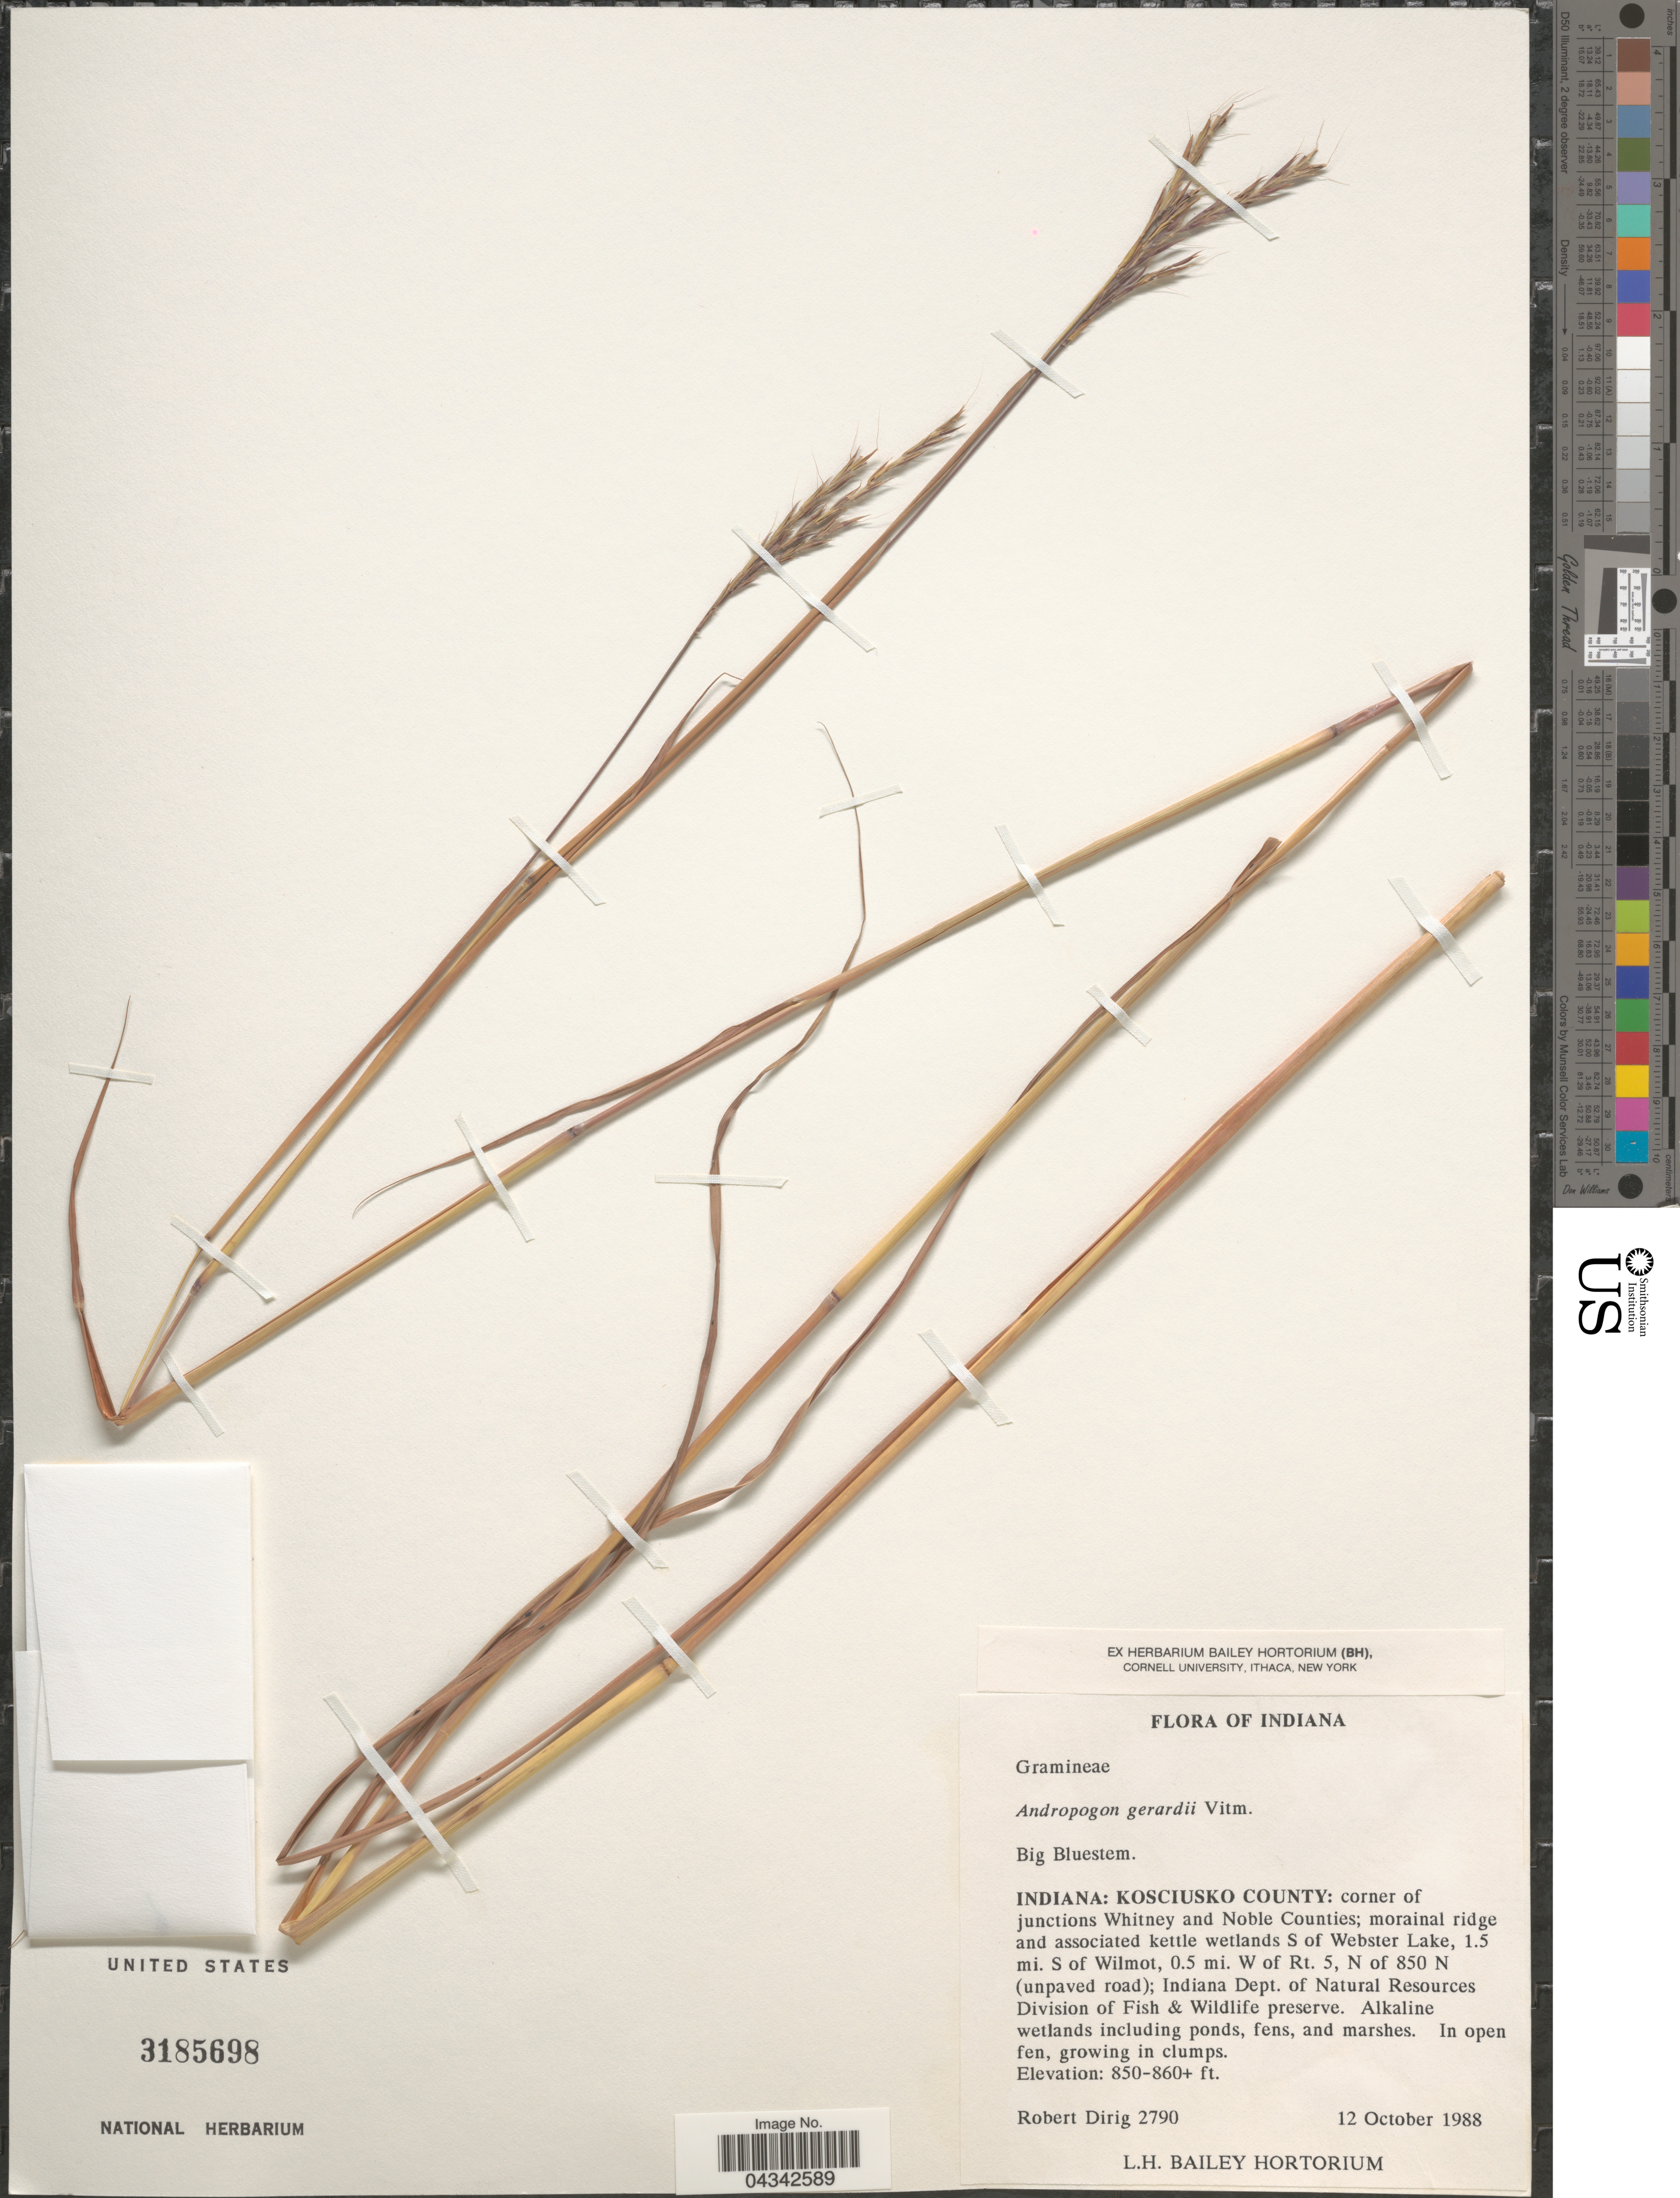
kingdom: Plantae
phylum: Tracheophyta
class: Liliopsida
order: Poales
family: Poaceae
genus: Andropogon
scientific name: Andropogon gerardii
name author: Vitman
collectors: R. Dirig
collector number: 2790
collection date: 1988-10-12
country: United States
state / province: Indiana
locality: Big Bluestem. Kosciusko County: corner of junctions Whitney and Noble Counties; memorial ridge and associated kettle wetlands S of Webster Lake, 1.5 mi. S of Wilmot, 0.5 mi. W of Rt. 5, N of 850 N (unpaved road); Indiana Dept. of Natural Resources Division of Fish & Wildlife preserve.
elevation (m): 259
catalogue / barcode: US 3185698